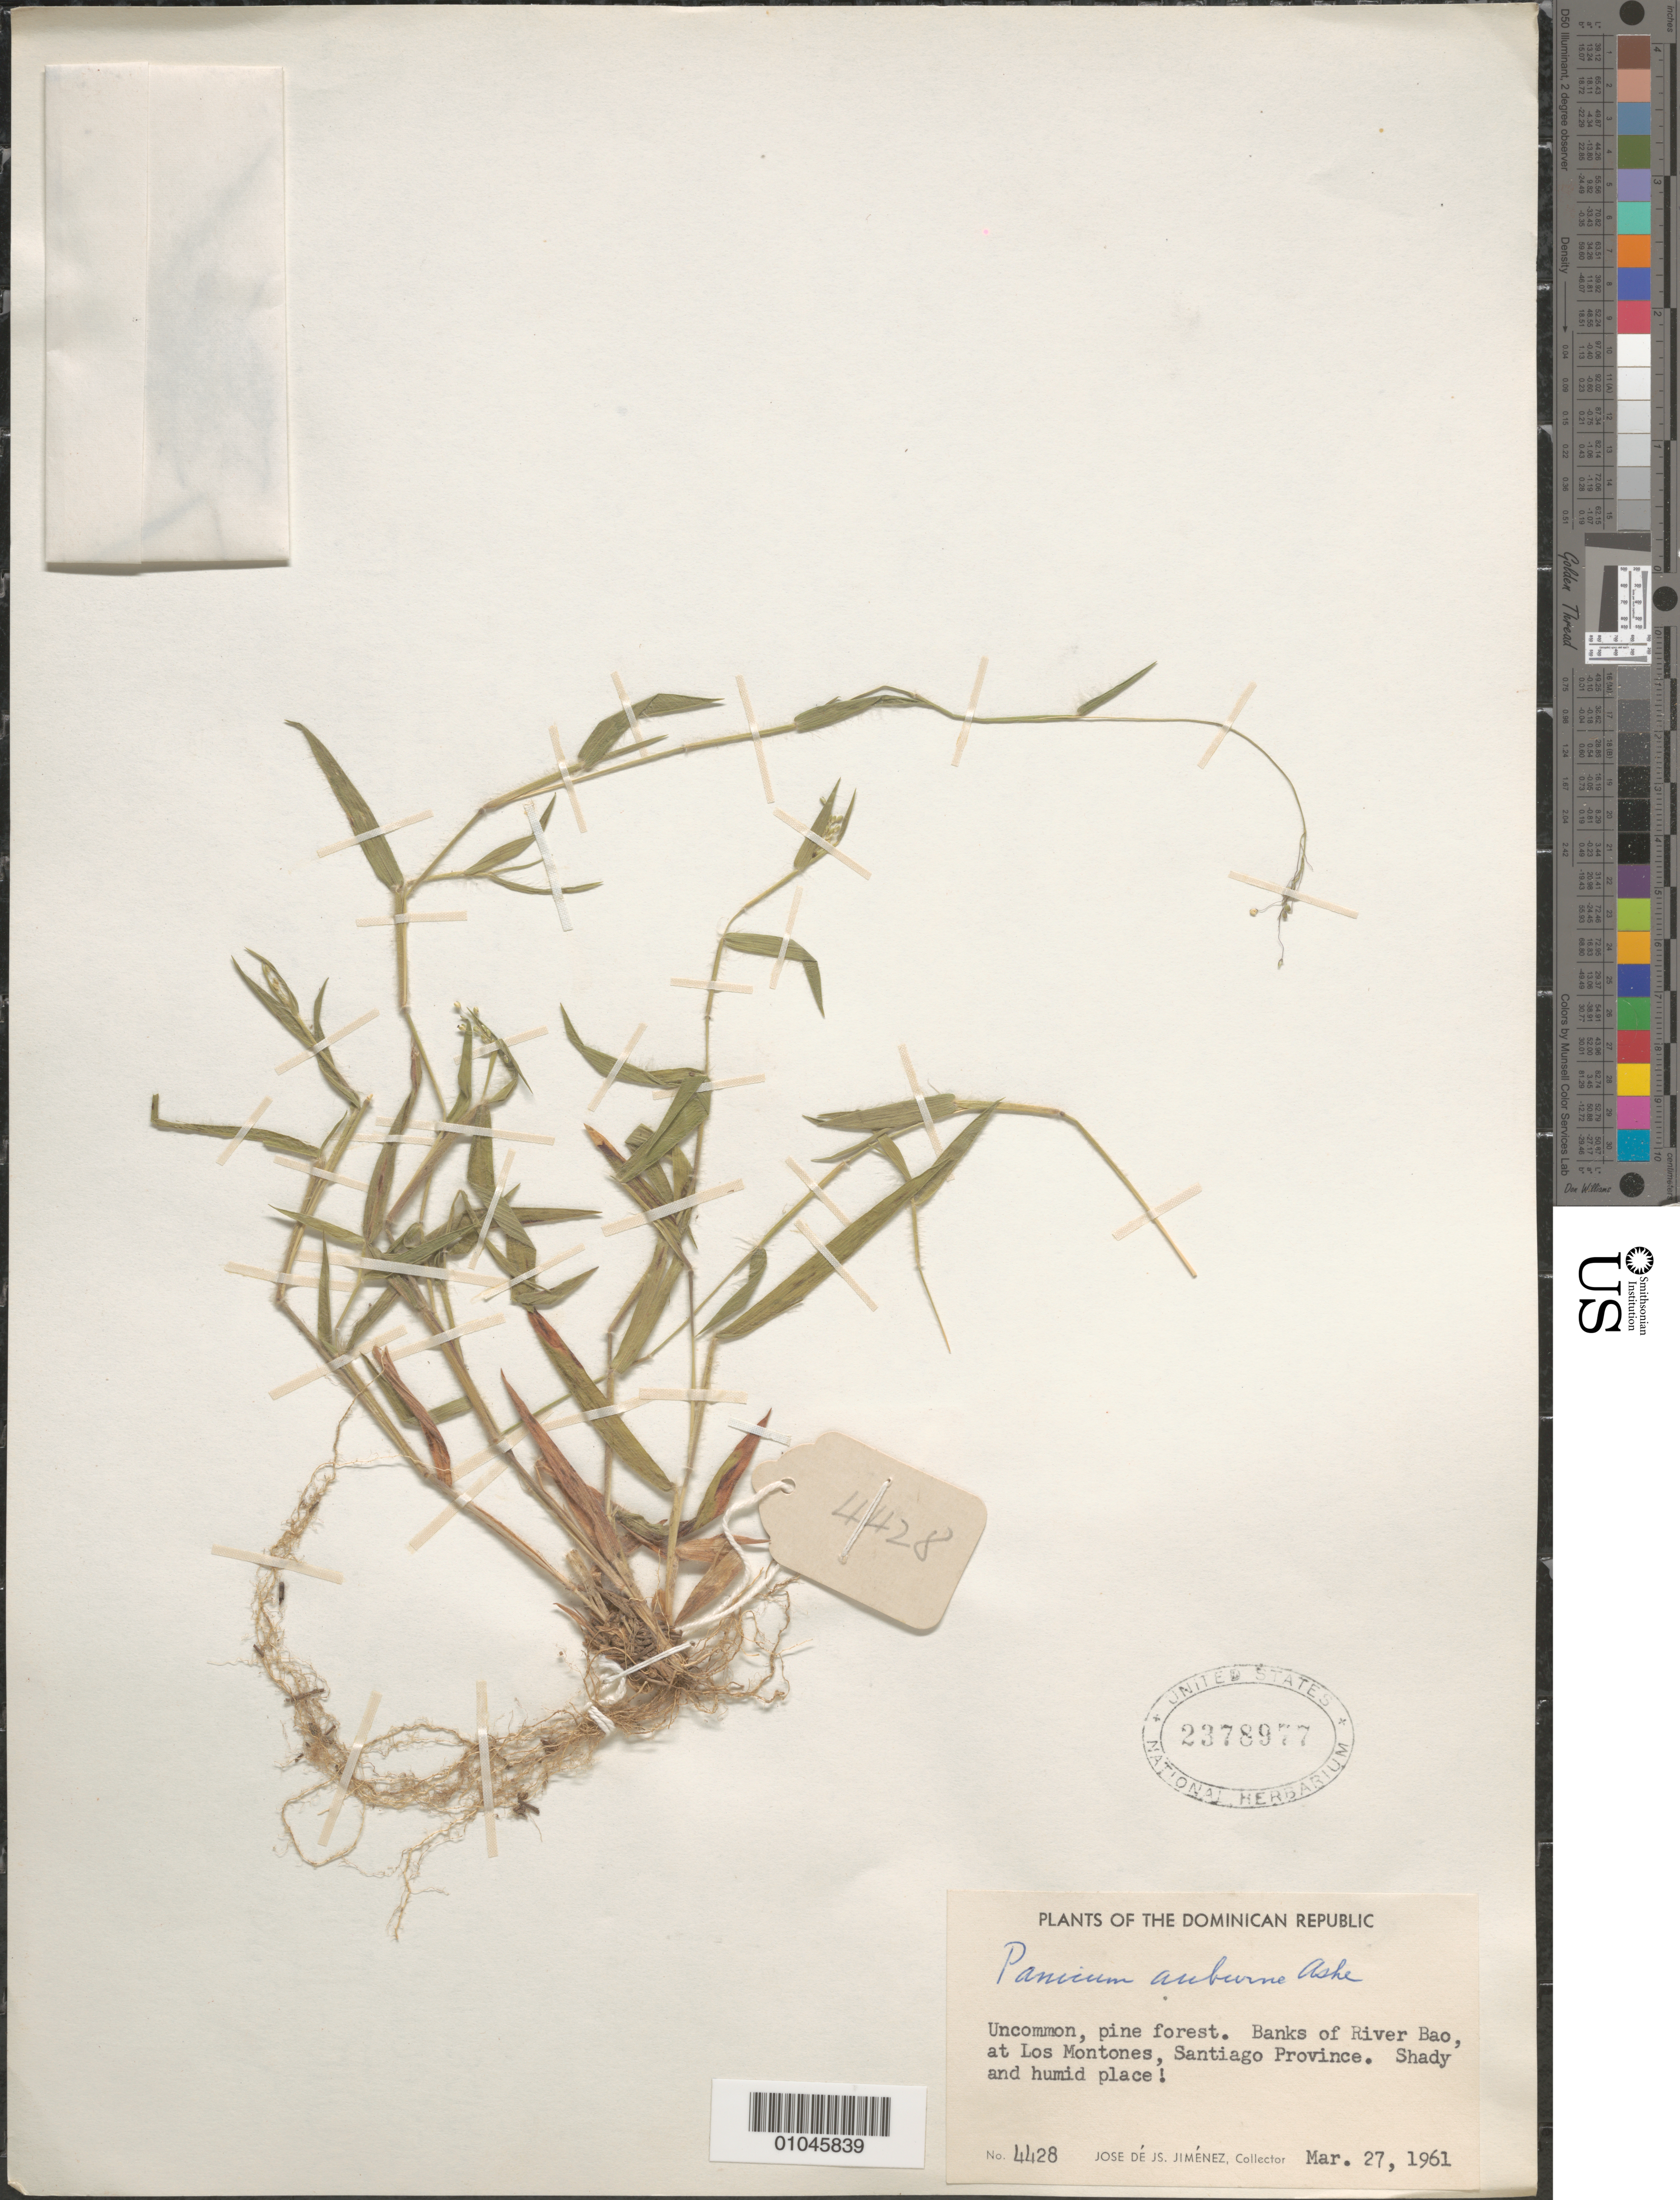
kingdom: Plantae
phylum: Tracheophyta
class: Liliopsida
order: Poales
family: Poaceae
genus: Panicum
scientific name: Panicum auburne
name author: Ashe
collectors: J. J. Jiménez Almonte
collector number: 4428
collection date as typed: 27 Mar 1961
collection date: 1961-03-27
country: Dominican Republic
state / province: Santiago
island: Hispaniola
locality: Uncommon, pine forest. Banks of River Bao, at Los Montones, Santiago Province. Shady and humid place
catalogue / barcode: US 2378977